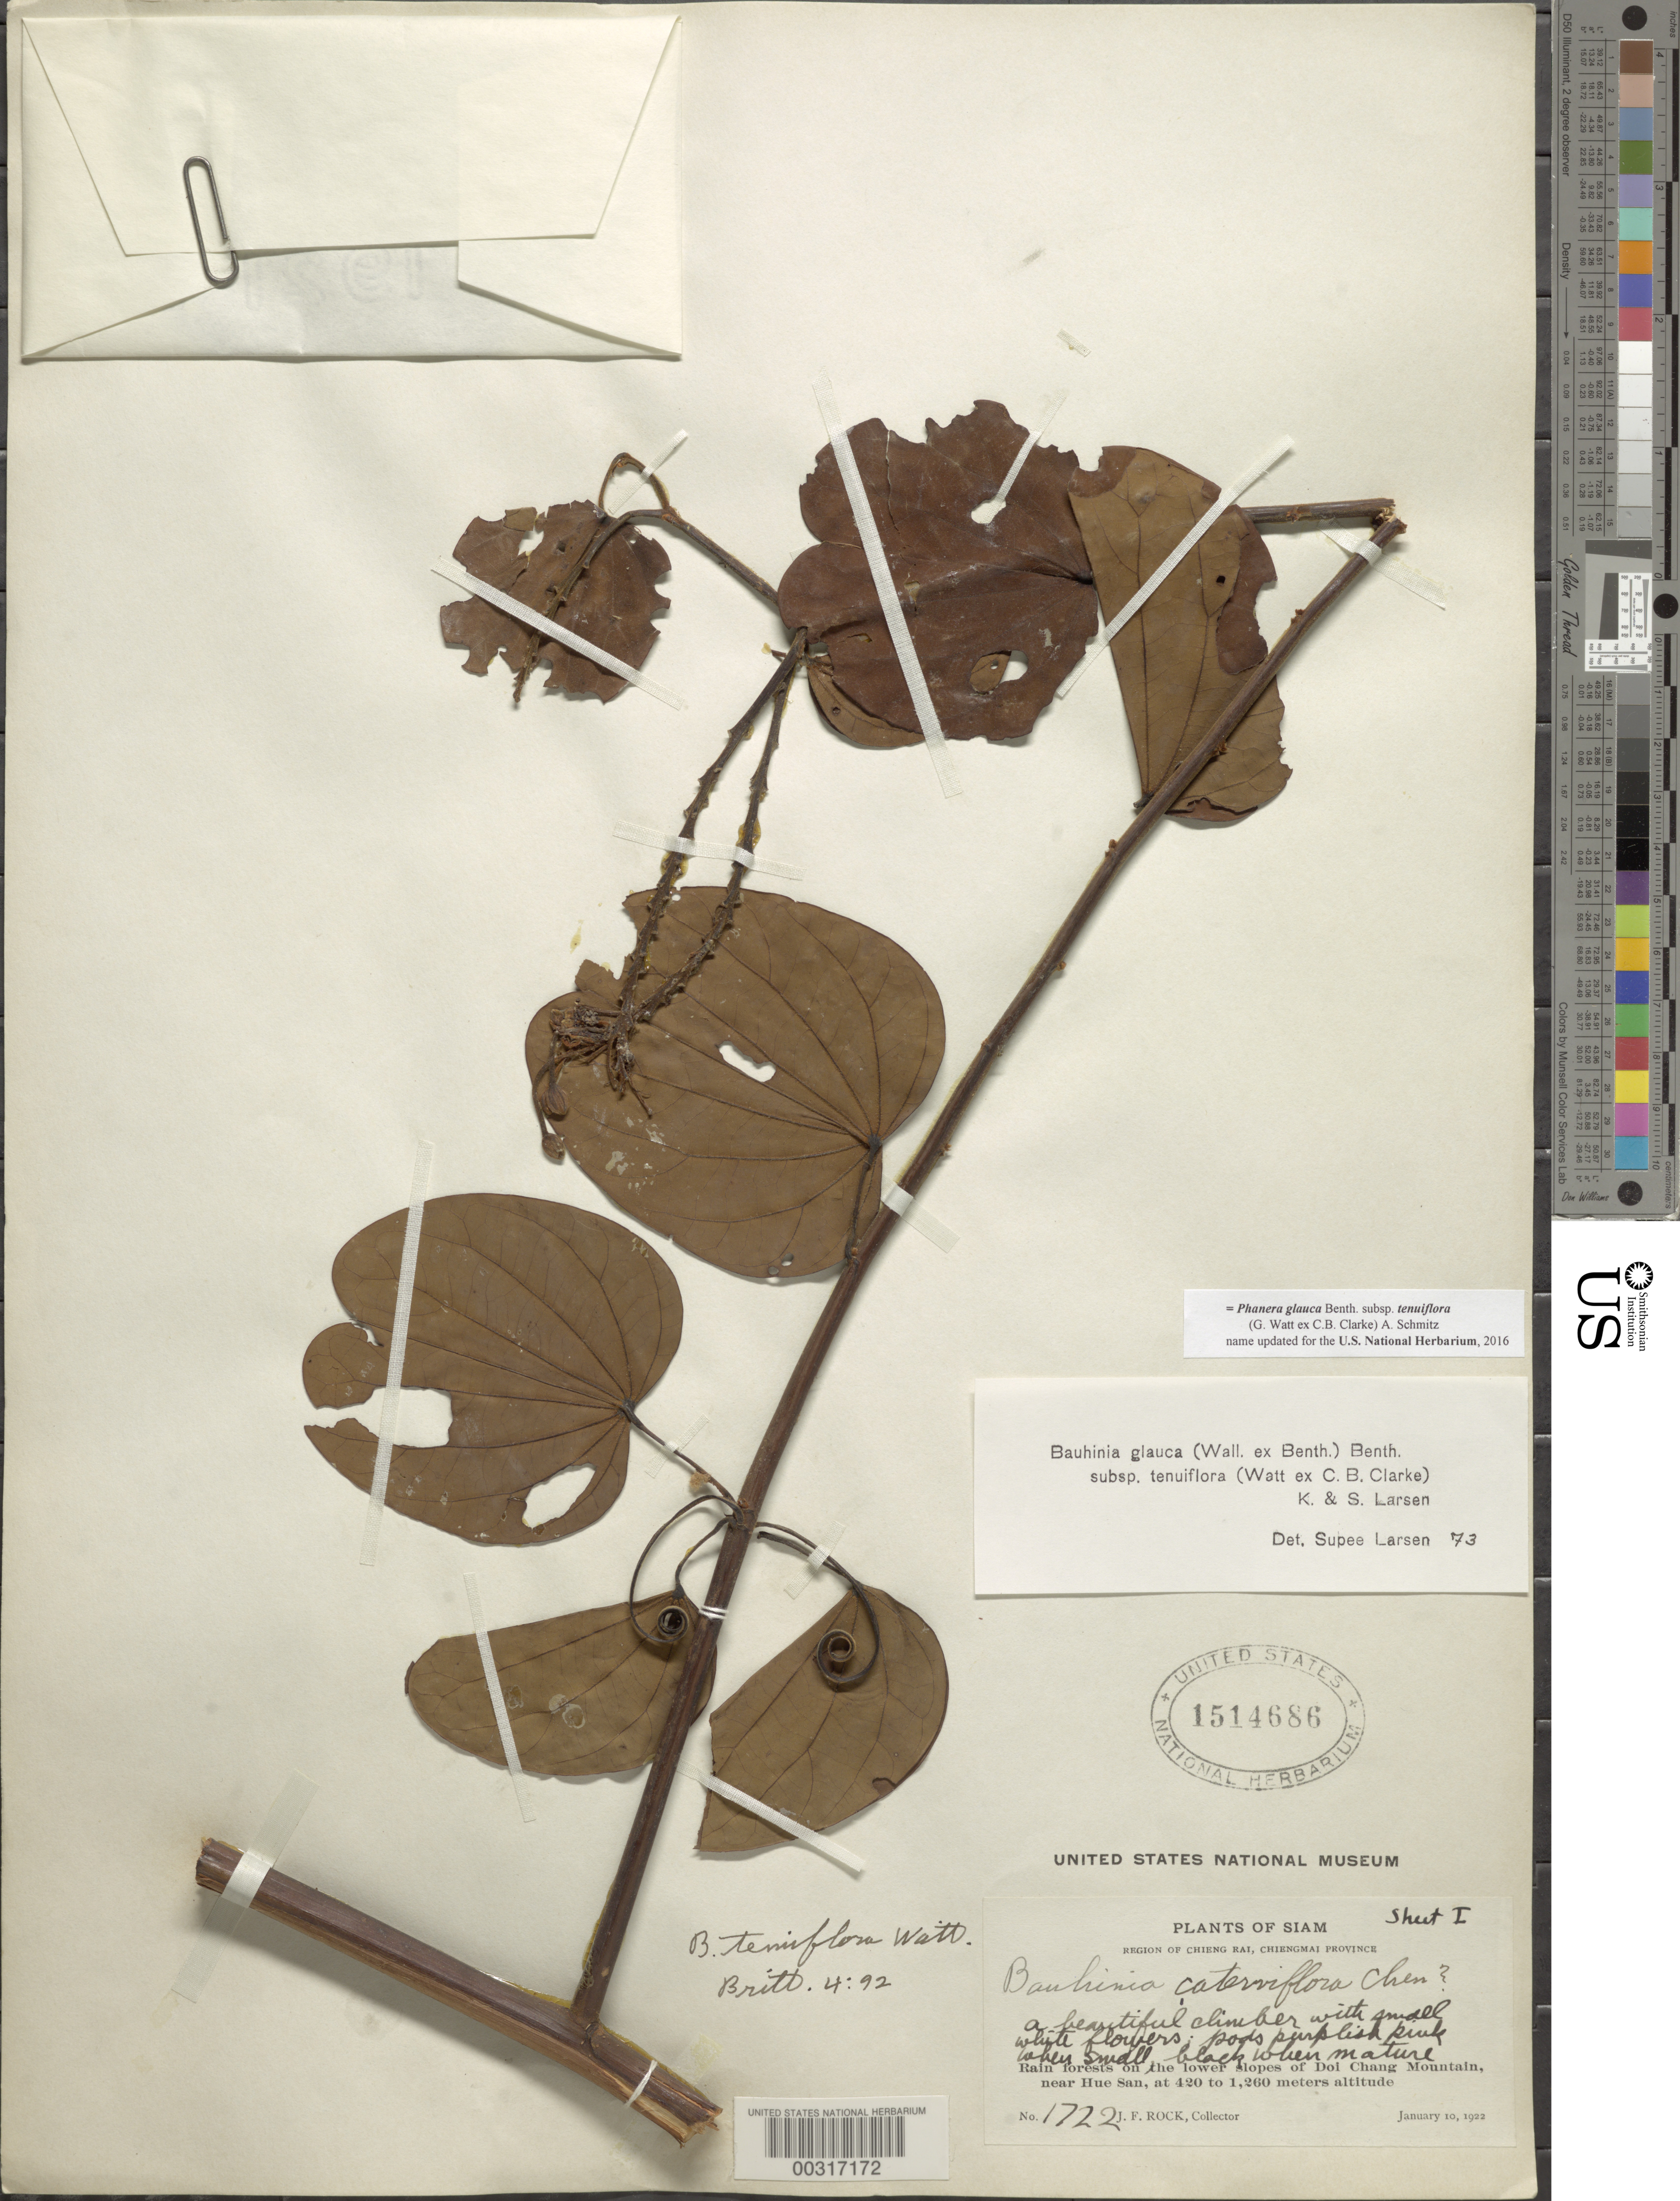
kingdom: Plantae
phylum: Tracheophyta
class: Magnoliopsida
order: Fabales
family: Fabaceae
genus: Phanera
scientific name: Phanera glauca subsp. tenuiflora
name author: (Watt ex C.B. Clarke) A.Schmitz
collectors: J. F. Rock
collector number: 1722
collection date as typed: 10 Jan 1922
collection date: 1922-01-10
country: Thailand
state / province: Chiang Mai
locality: Lower slopes of doi chang mountain, near hue san; region of chieng rai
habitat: Rain forests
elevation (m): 420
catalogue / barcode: US 1514686